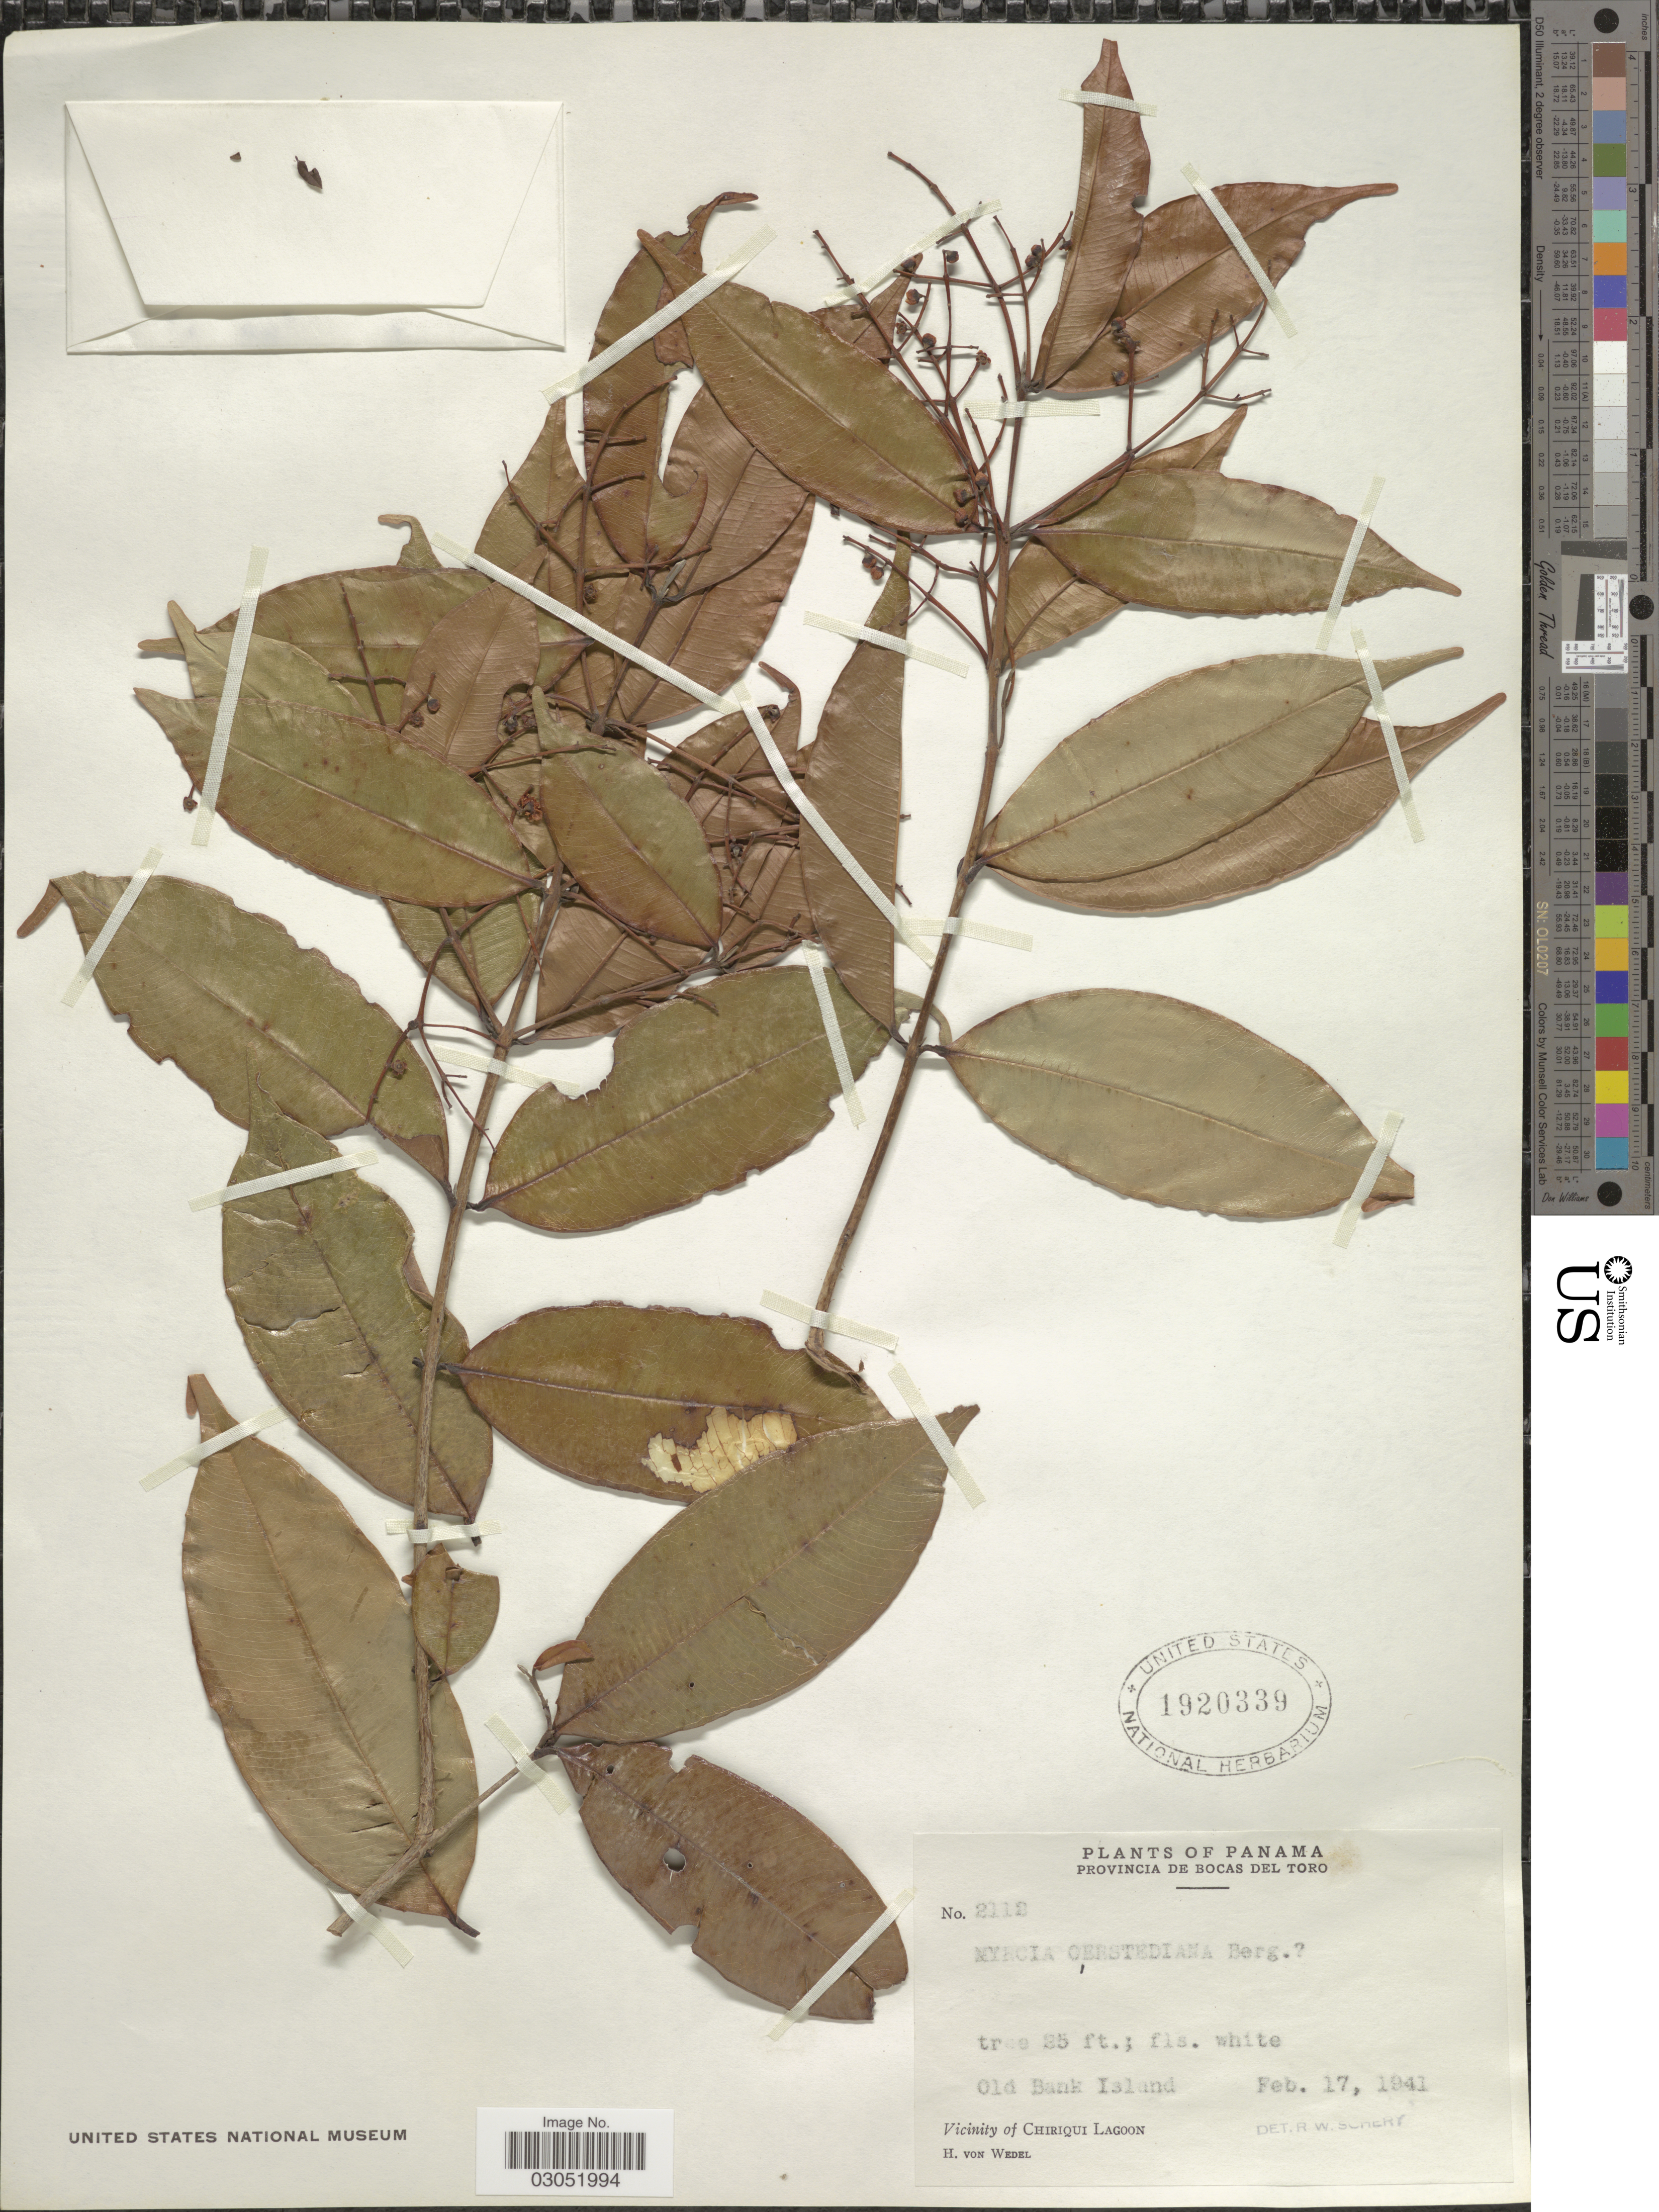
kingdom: Plantae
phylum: Tracheophyta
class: Magnoliopsida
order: Myrtales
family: Myrtaceae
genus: Myrcia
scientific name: Myrcia splendens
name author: (Sw.) DC.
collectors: H. von Wedel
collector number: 2112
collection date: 1941-02-17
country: Panama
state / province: Bocas del Toro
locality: Old Bank Island. Vicinity of Chiriqui Lagoon.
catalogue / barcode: US 1920339